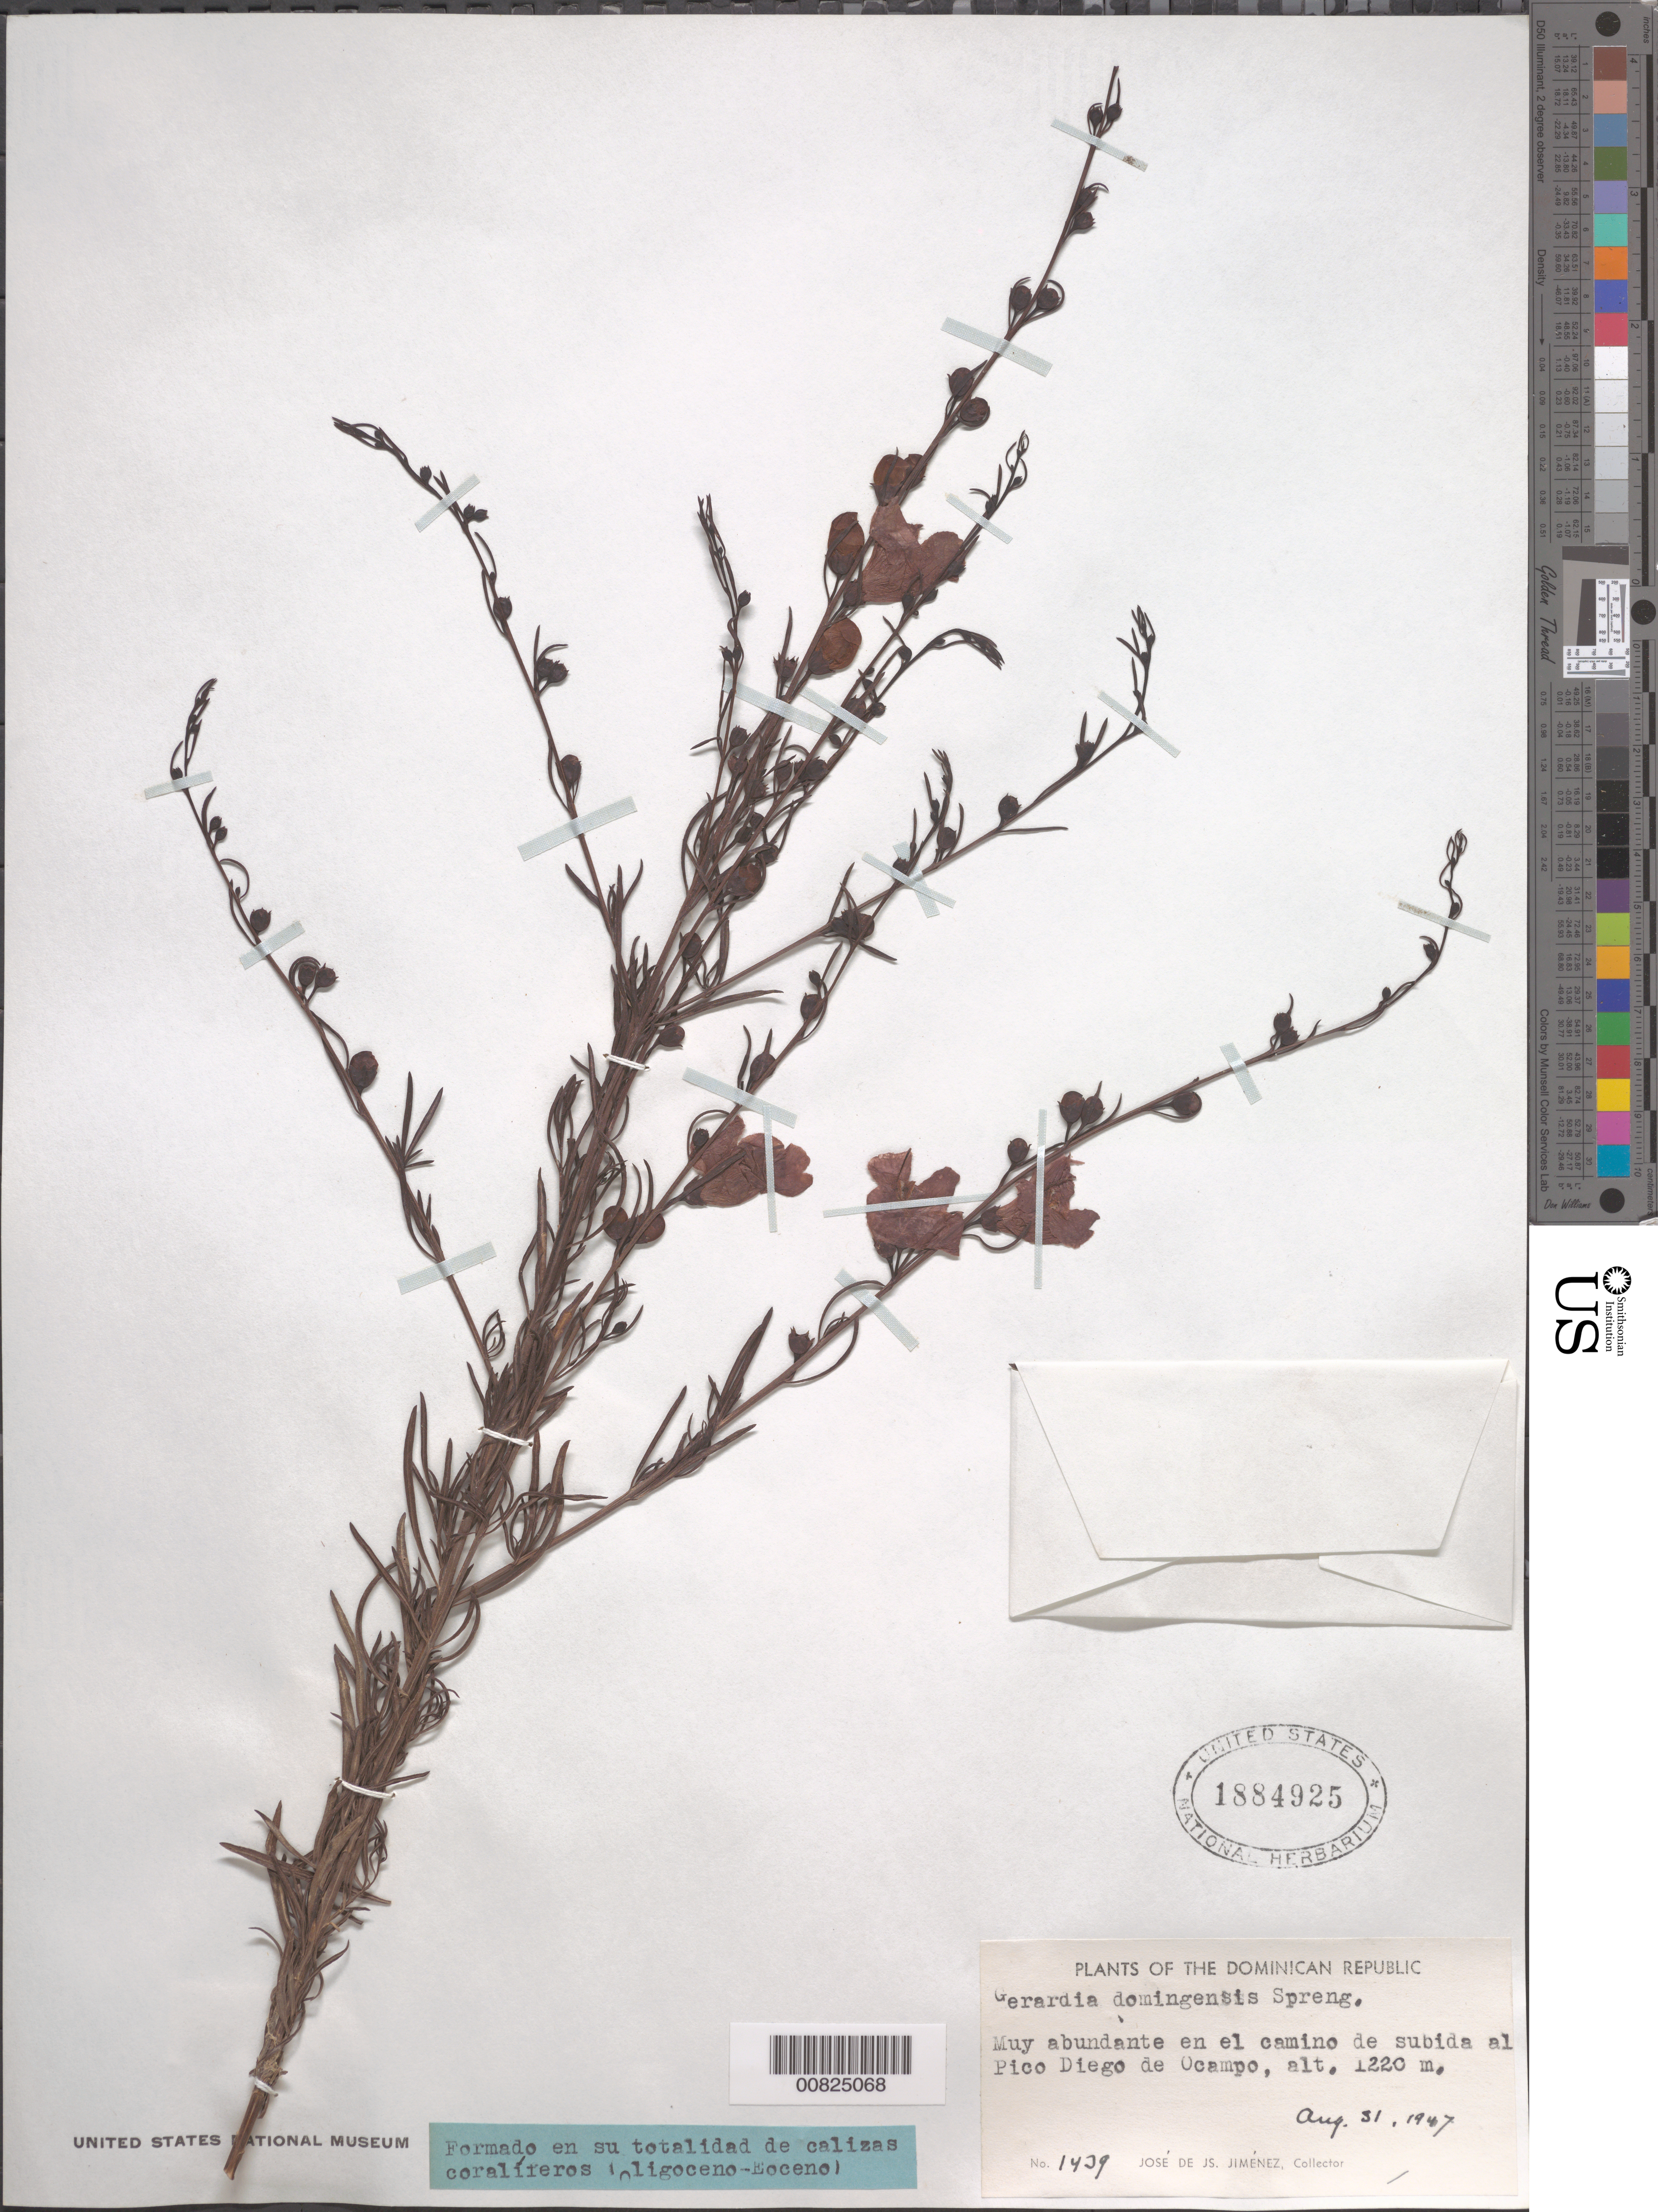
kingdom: Plantae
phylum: Tracheophyta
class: Magnoliopsida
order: Lamiales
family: Orobanchaceae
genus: Agalinis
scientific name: Agalinis fasciculata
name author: (Elliott) Raf.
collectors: J. J. Jiménez Almonte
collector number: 1439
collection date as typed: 31 Aug 1947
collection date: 1947-08-31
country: Dominican Republic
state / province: Santiago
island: Hispaniola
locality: En el camino de subida al Pico Diego de Ocampo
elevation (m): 1220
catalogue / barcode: US 1884925